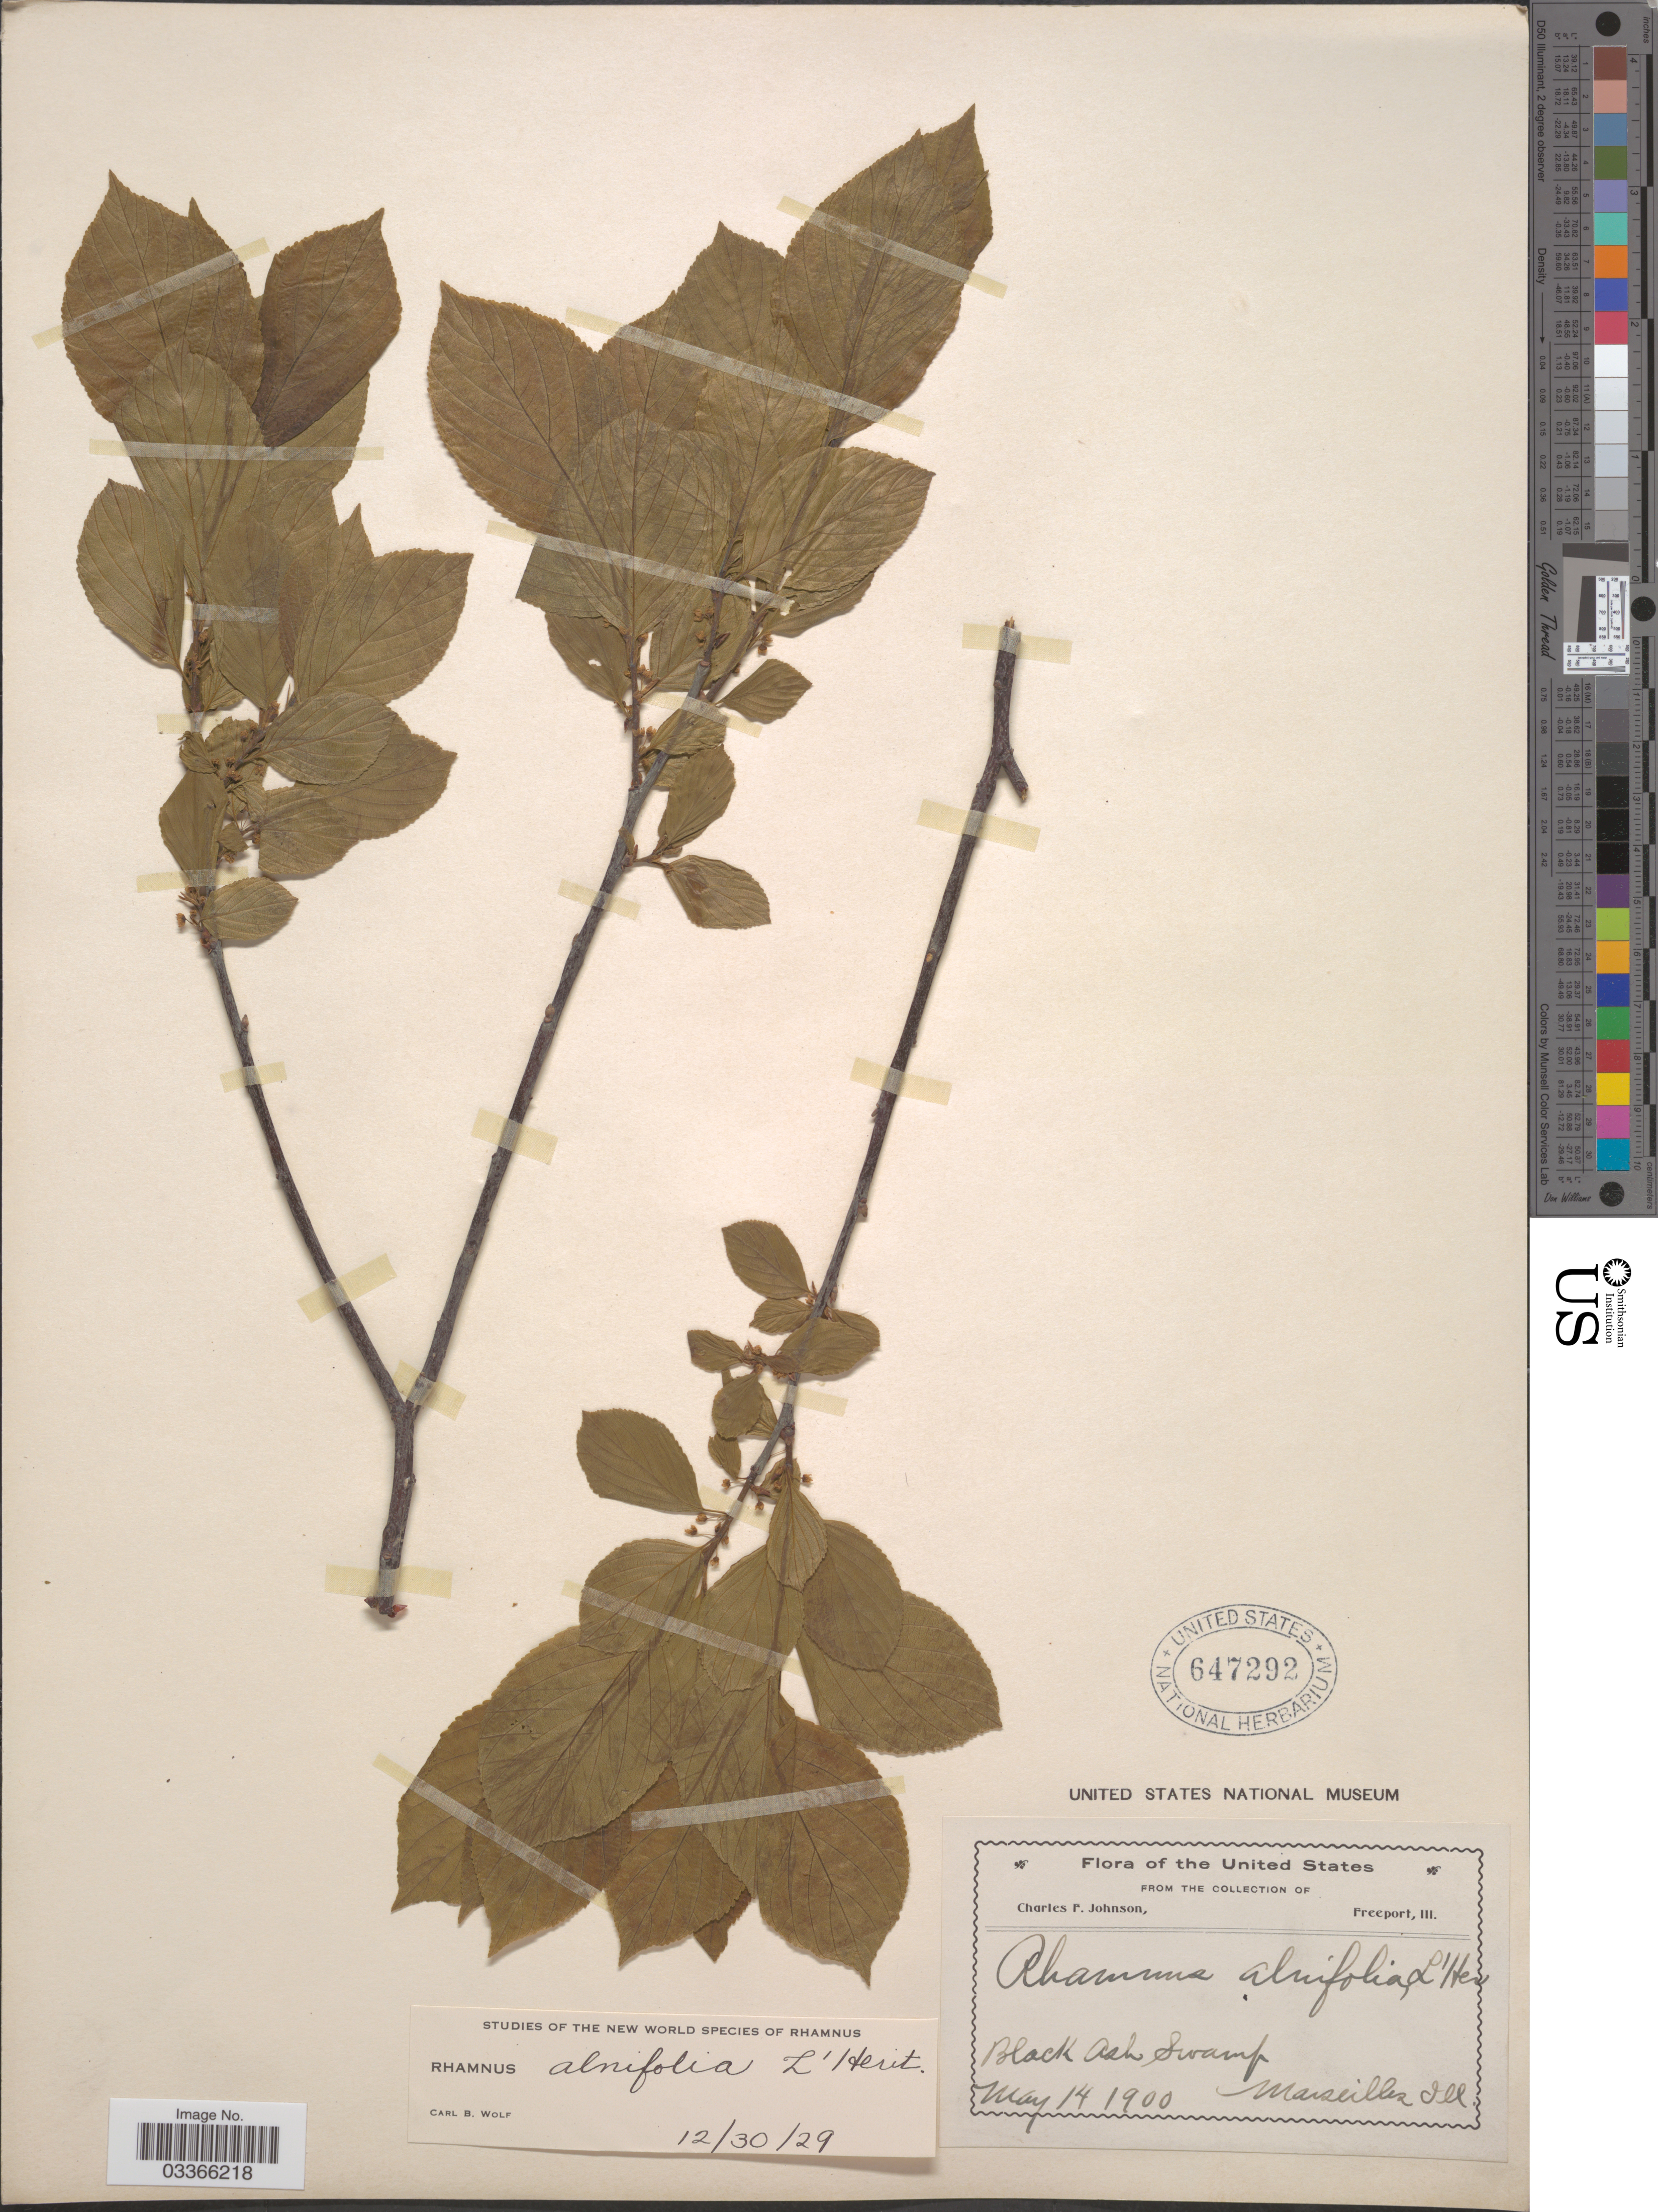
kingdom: Plantae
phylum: Tracheophyta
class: Magnoliopsida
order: Rosales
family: Rhamnaceae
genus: Rhamnus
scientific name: Rhamnus alnifolia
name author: L'Hér.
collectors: C. F. Johnson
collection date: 1900-05-14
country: United States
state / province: Illinois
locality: Black Ash Swamp, Marseilles.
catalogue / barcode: US 647292